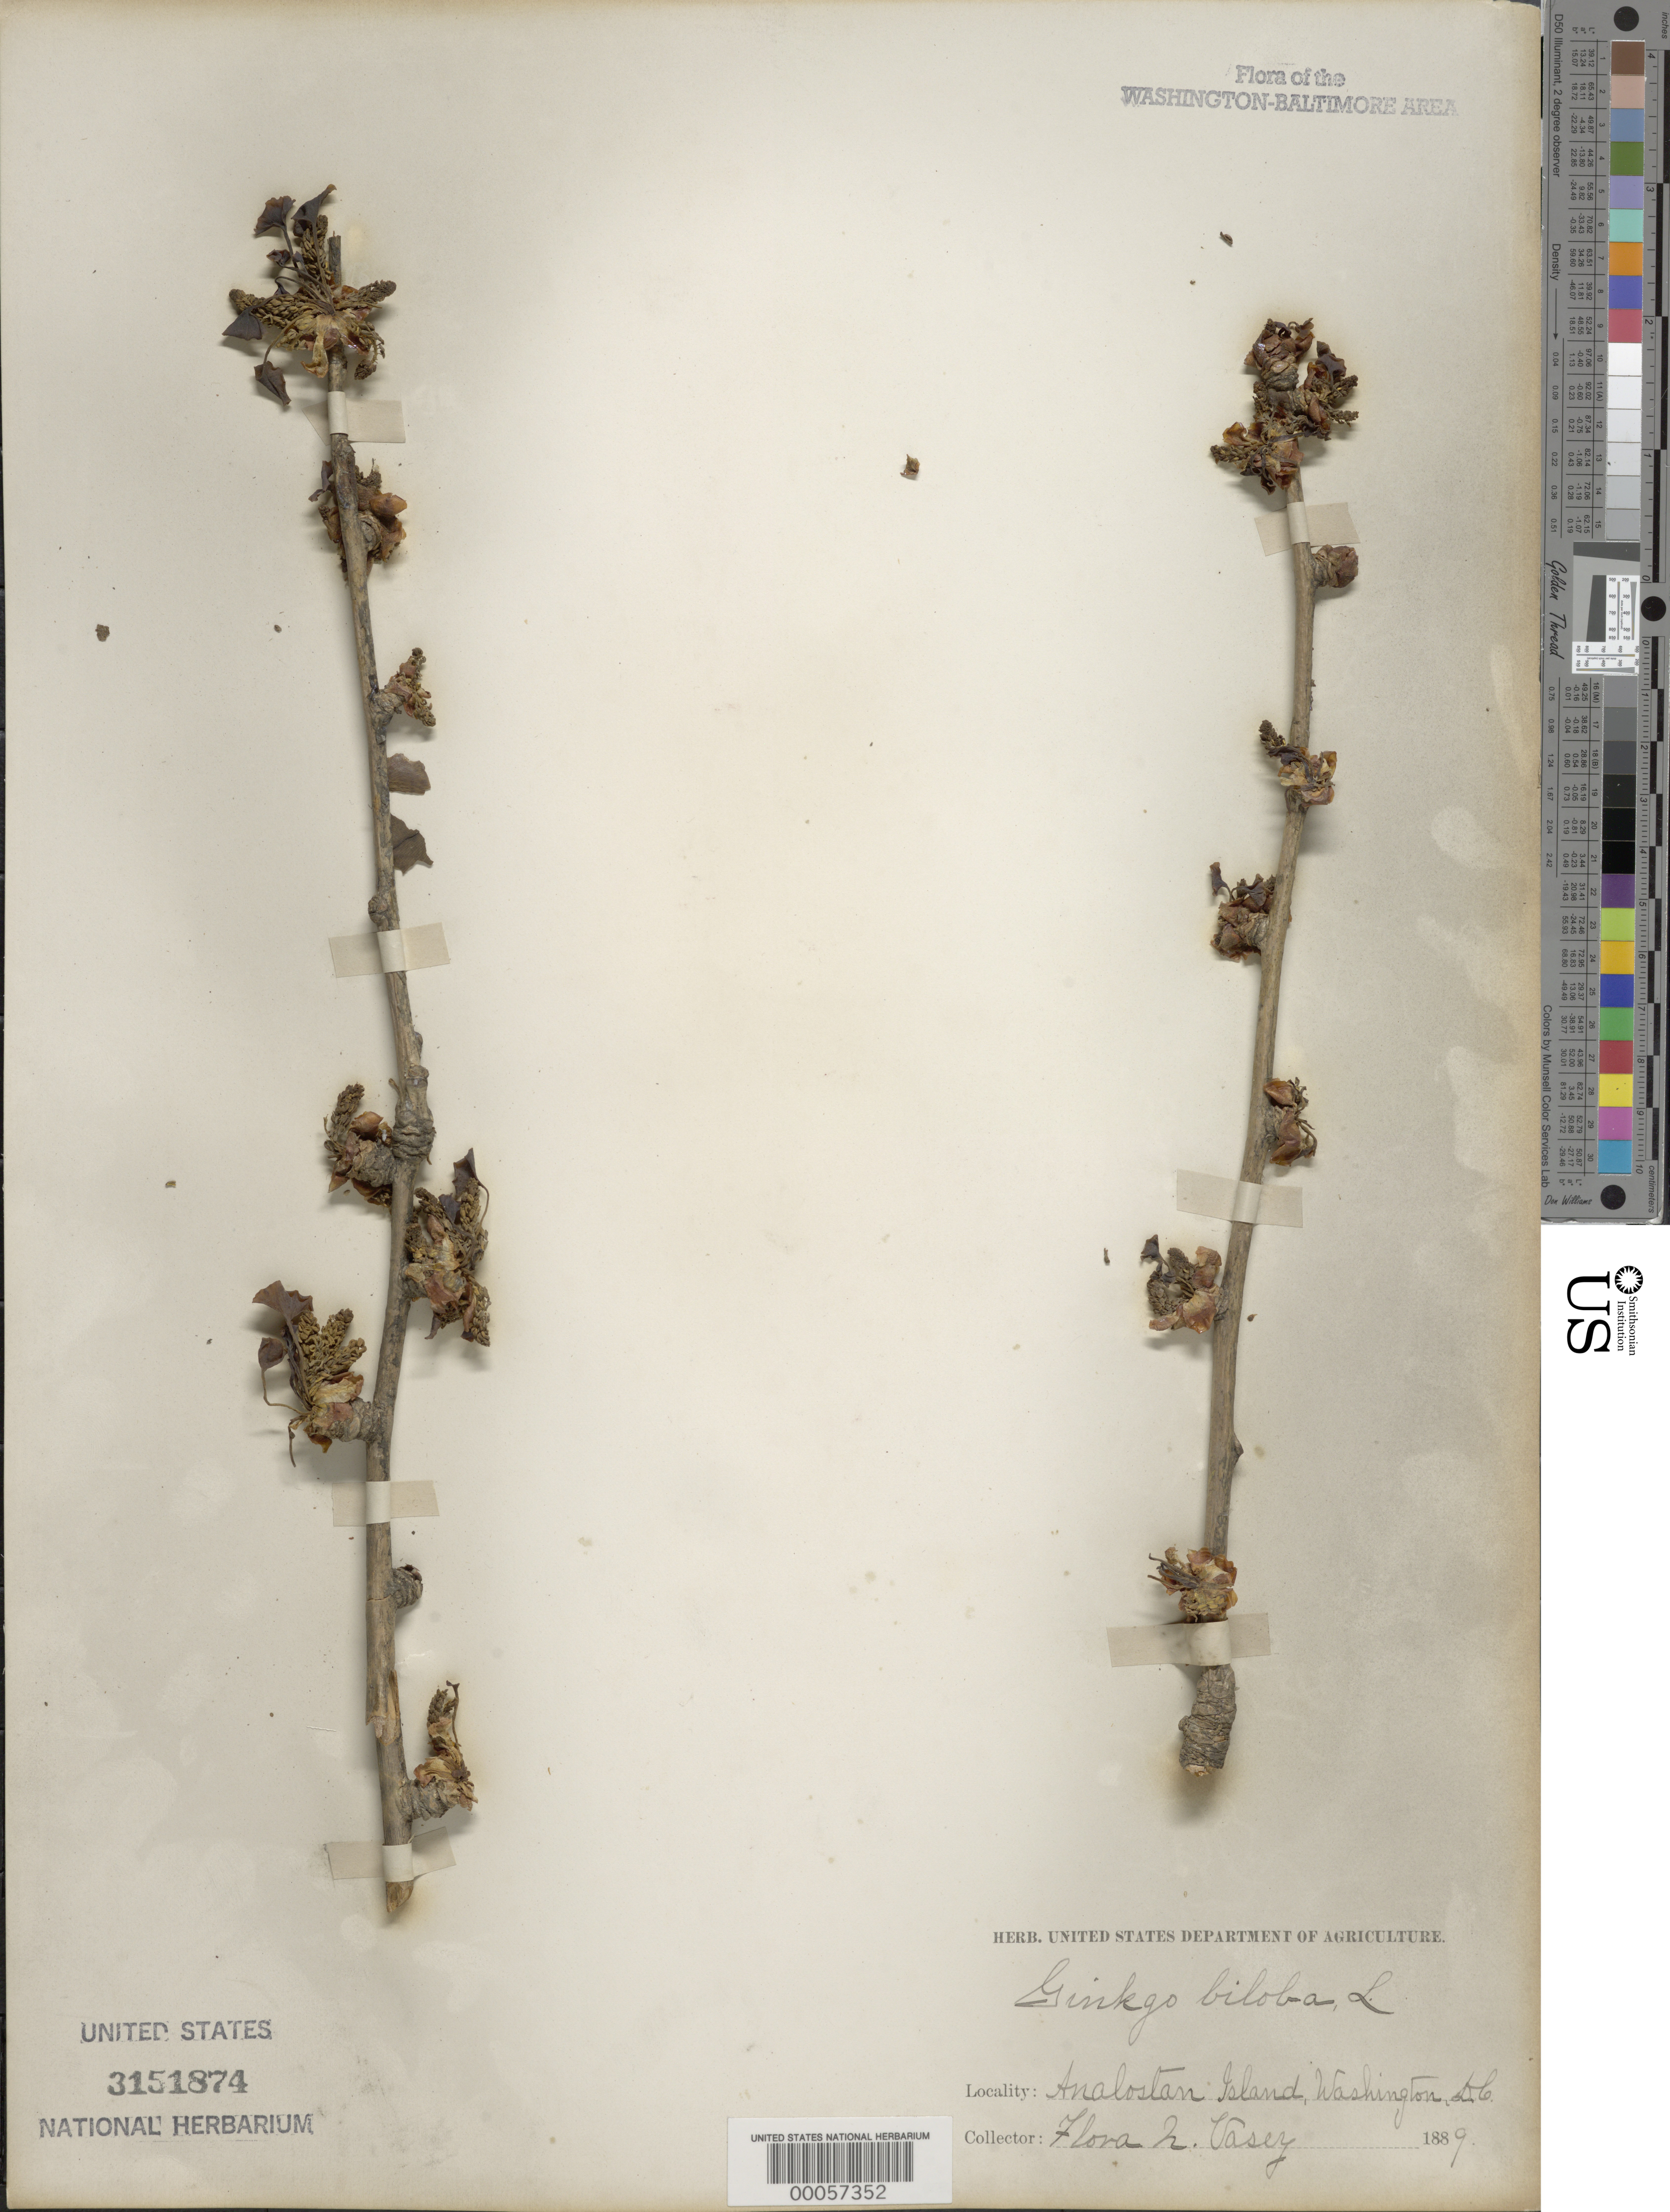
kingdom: Plantae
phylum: Tracheophyta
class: Ginkgoopsida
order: Ginkgoales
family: Ginkgoaceae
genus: Ginkgo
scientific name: Ginkgo biloba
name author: L.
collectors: F. N. Vasey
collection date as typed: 1889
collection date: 1889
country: United States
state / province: District of Columbia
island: Theodore Roosevelt Island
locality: Near Washington DC, Originally Analostan Island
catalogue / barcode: US 3151874